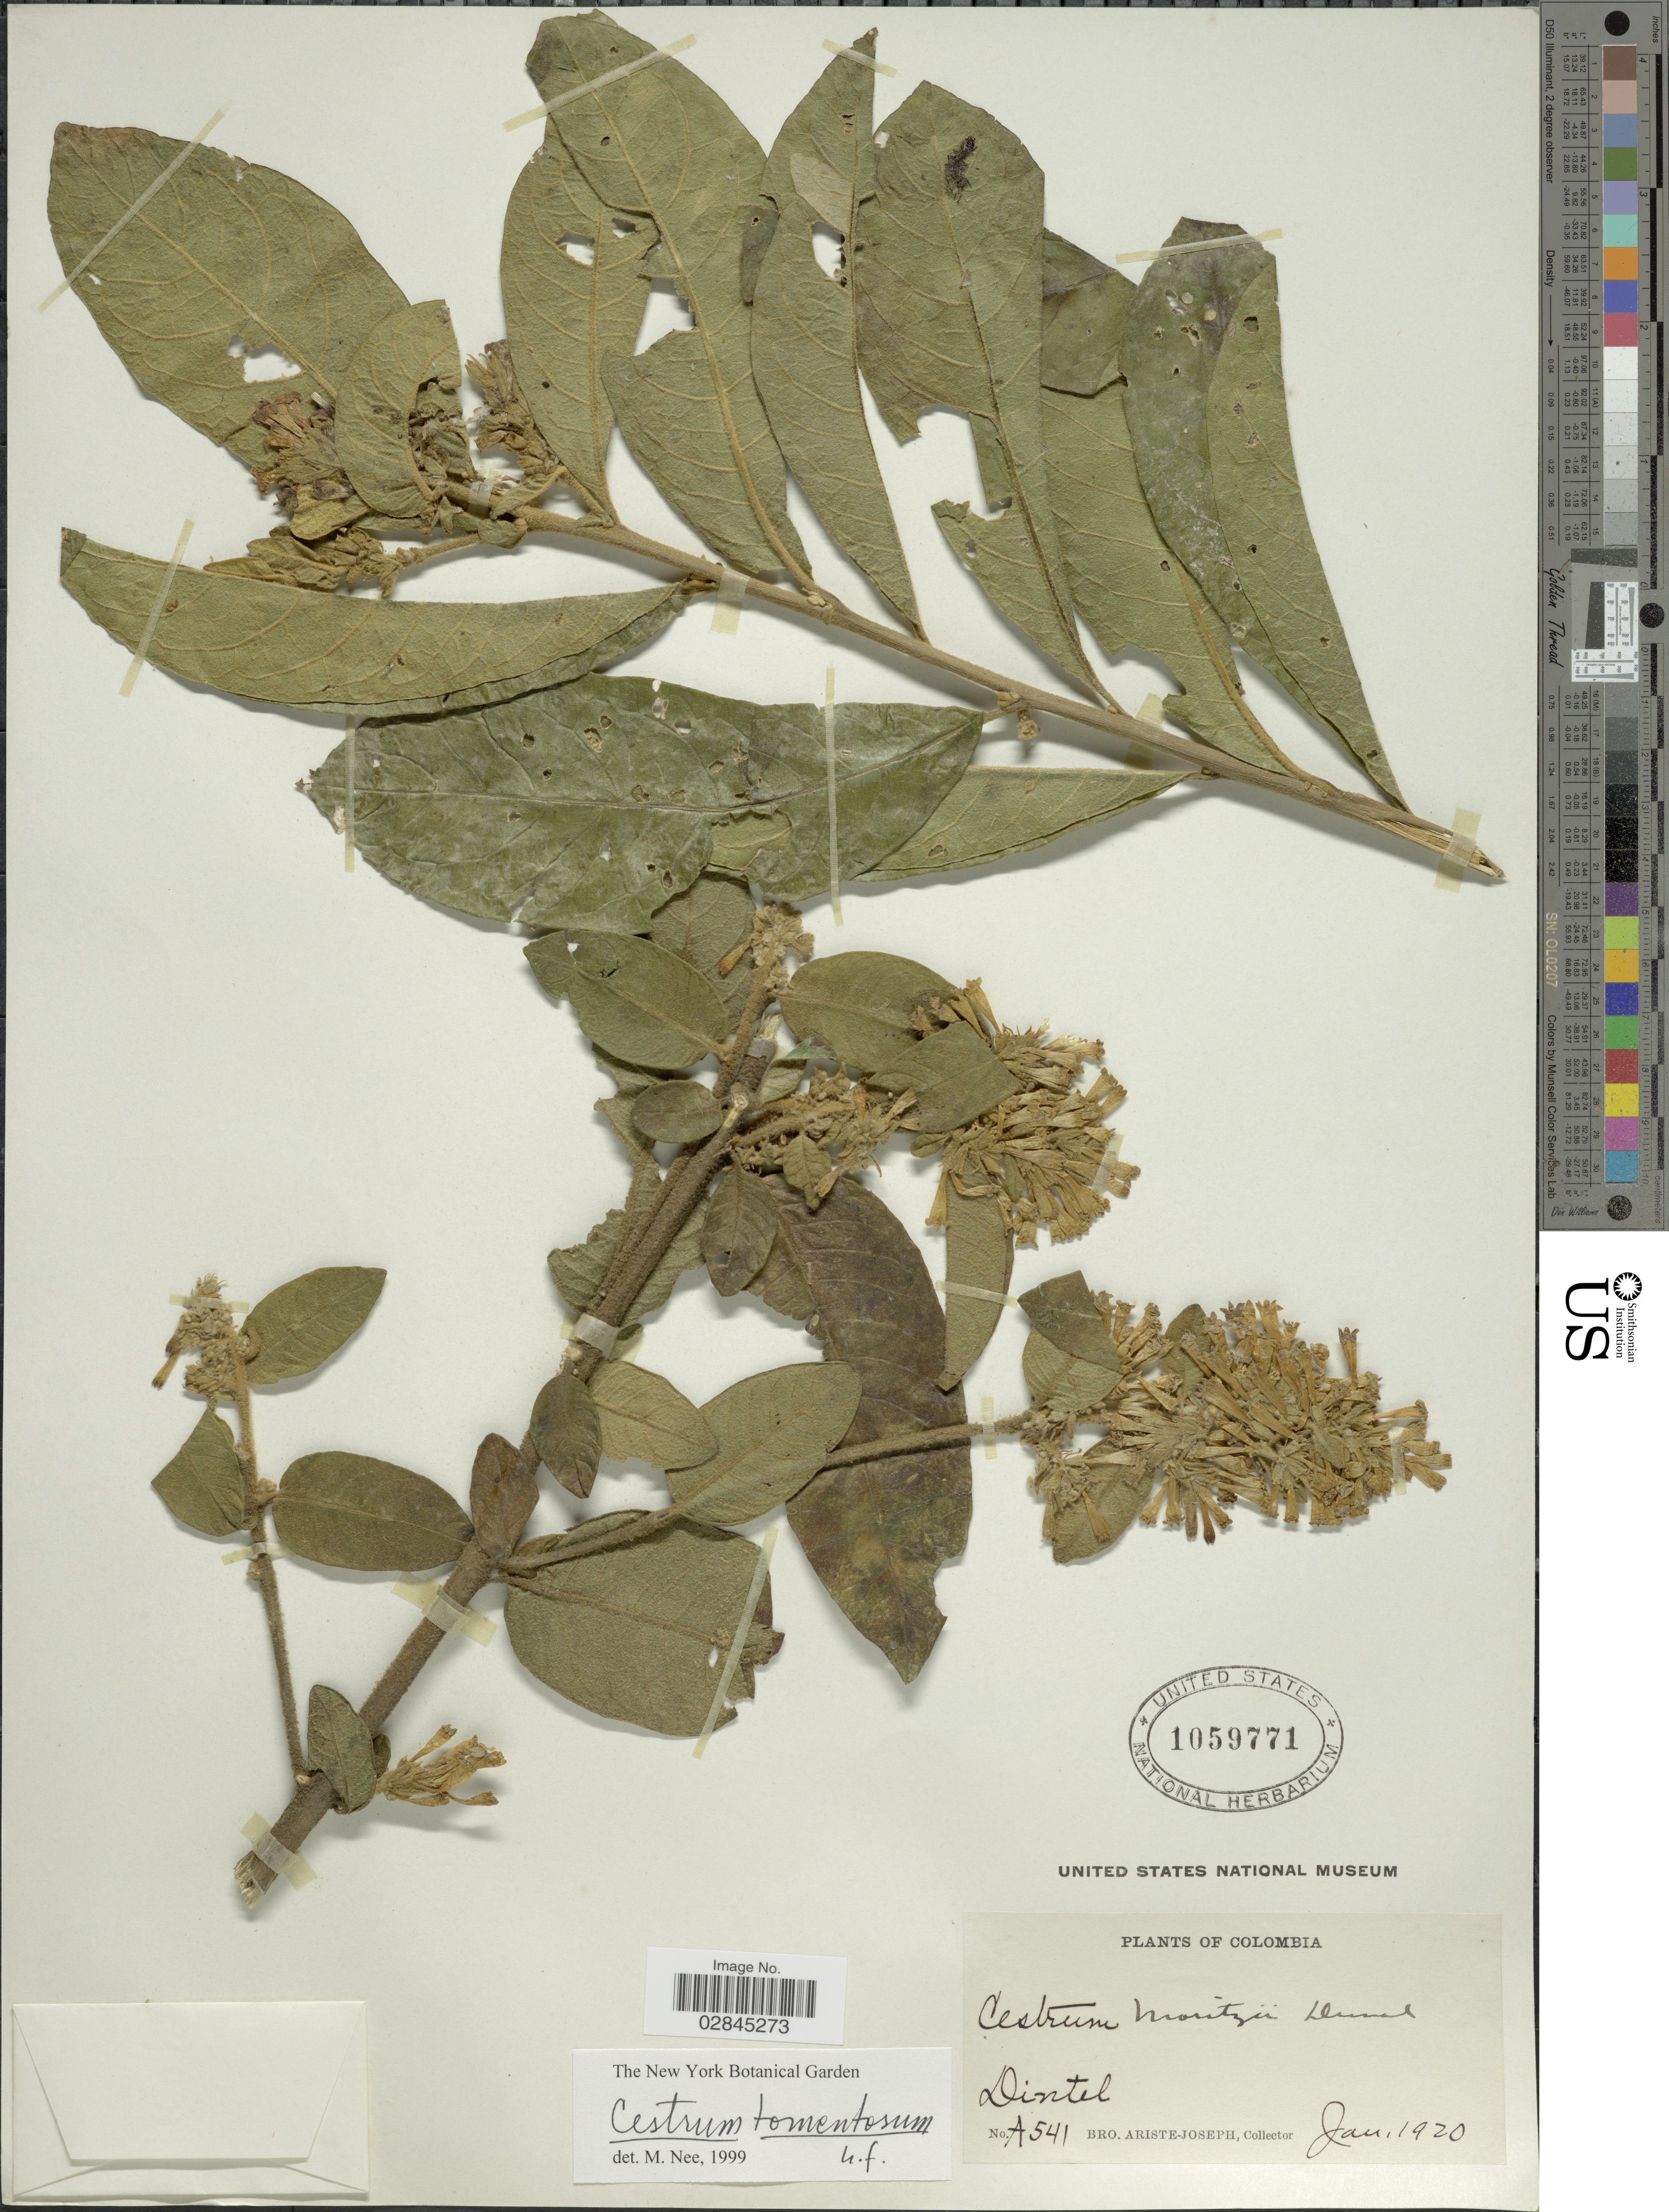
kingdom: Plantae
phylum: Tracheophyta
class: Magnoliopsida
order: Solanales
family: Solanaceae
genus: Cestrum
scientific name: Cestrum tomentosum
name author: L. f.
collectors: Bro. Ariste-Joseph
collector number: A541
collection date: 1920-01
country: Colombia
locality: Dintel.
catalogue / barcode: US 1059771